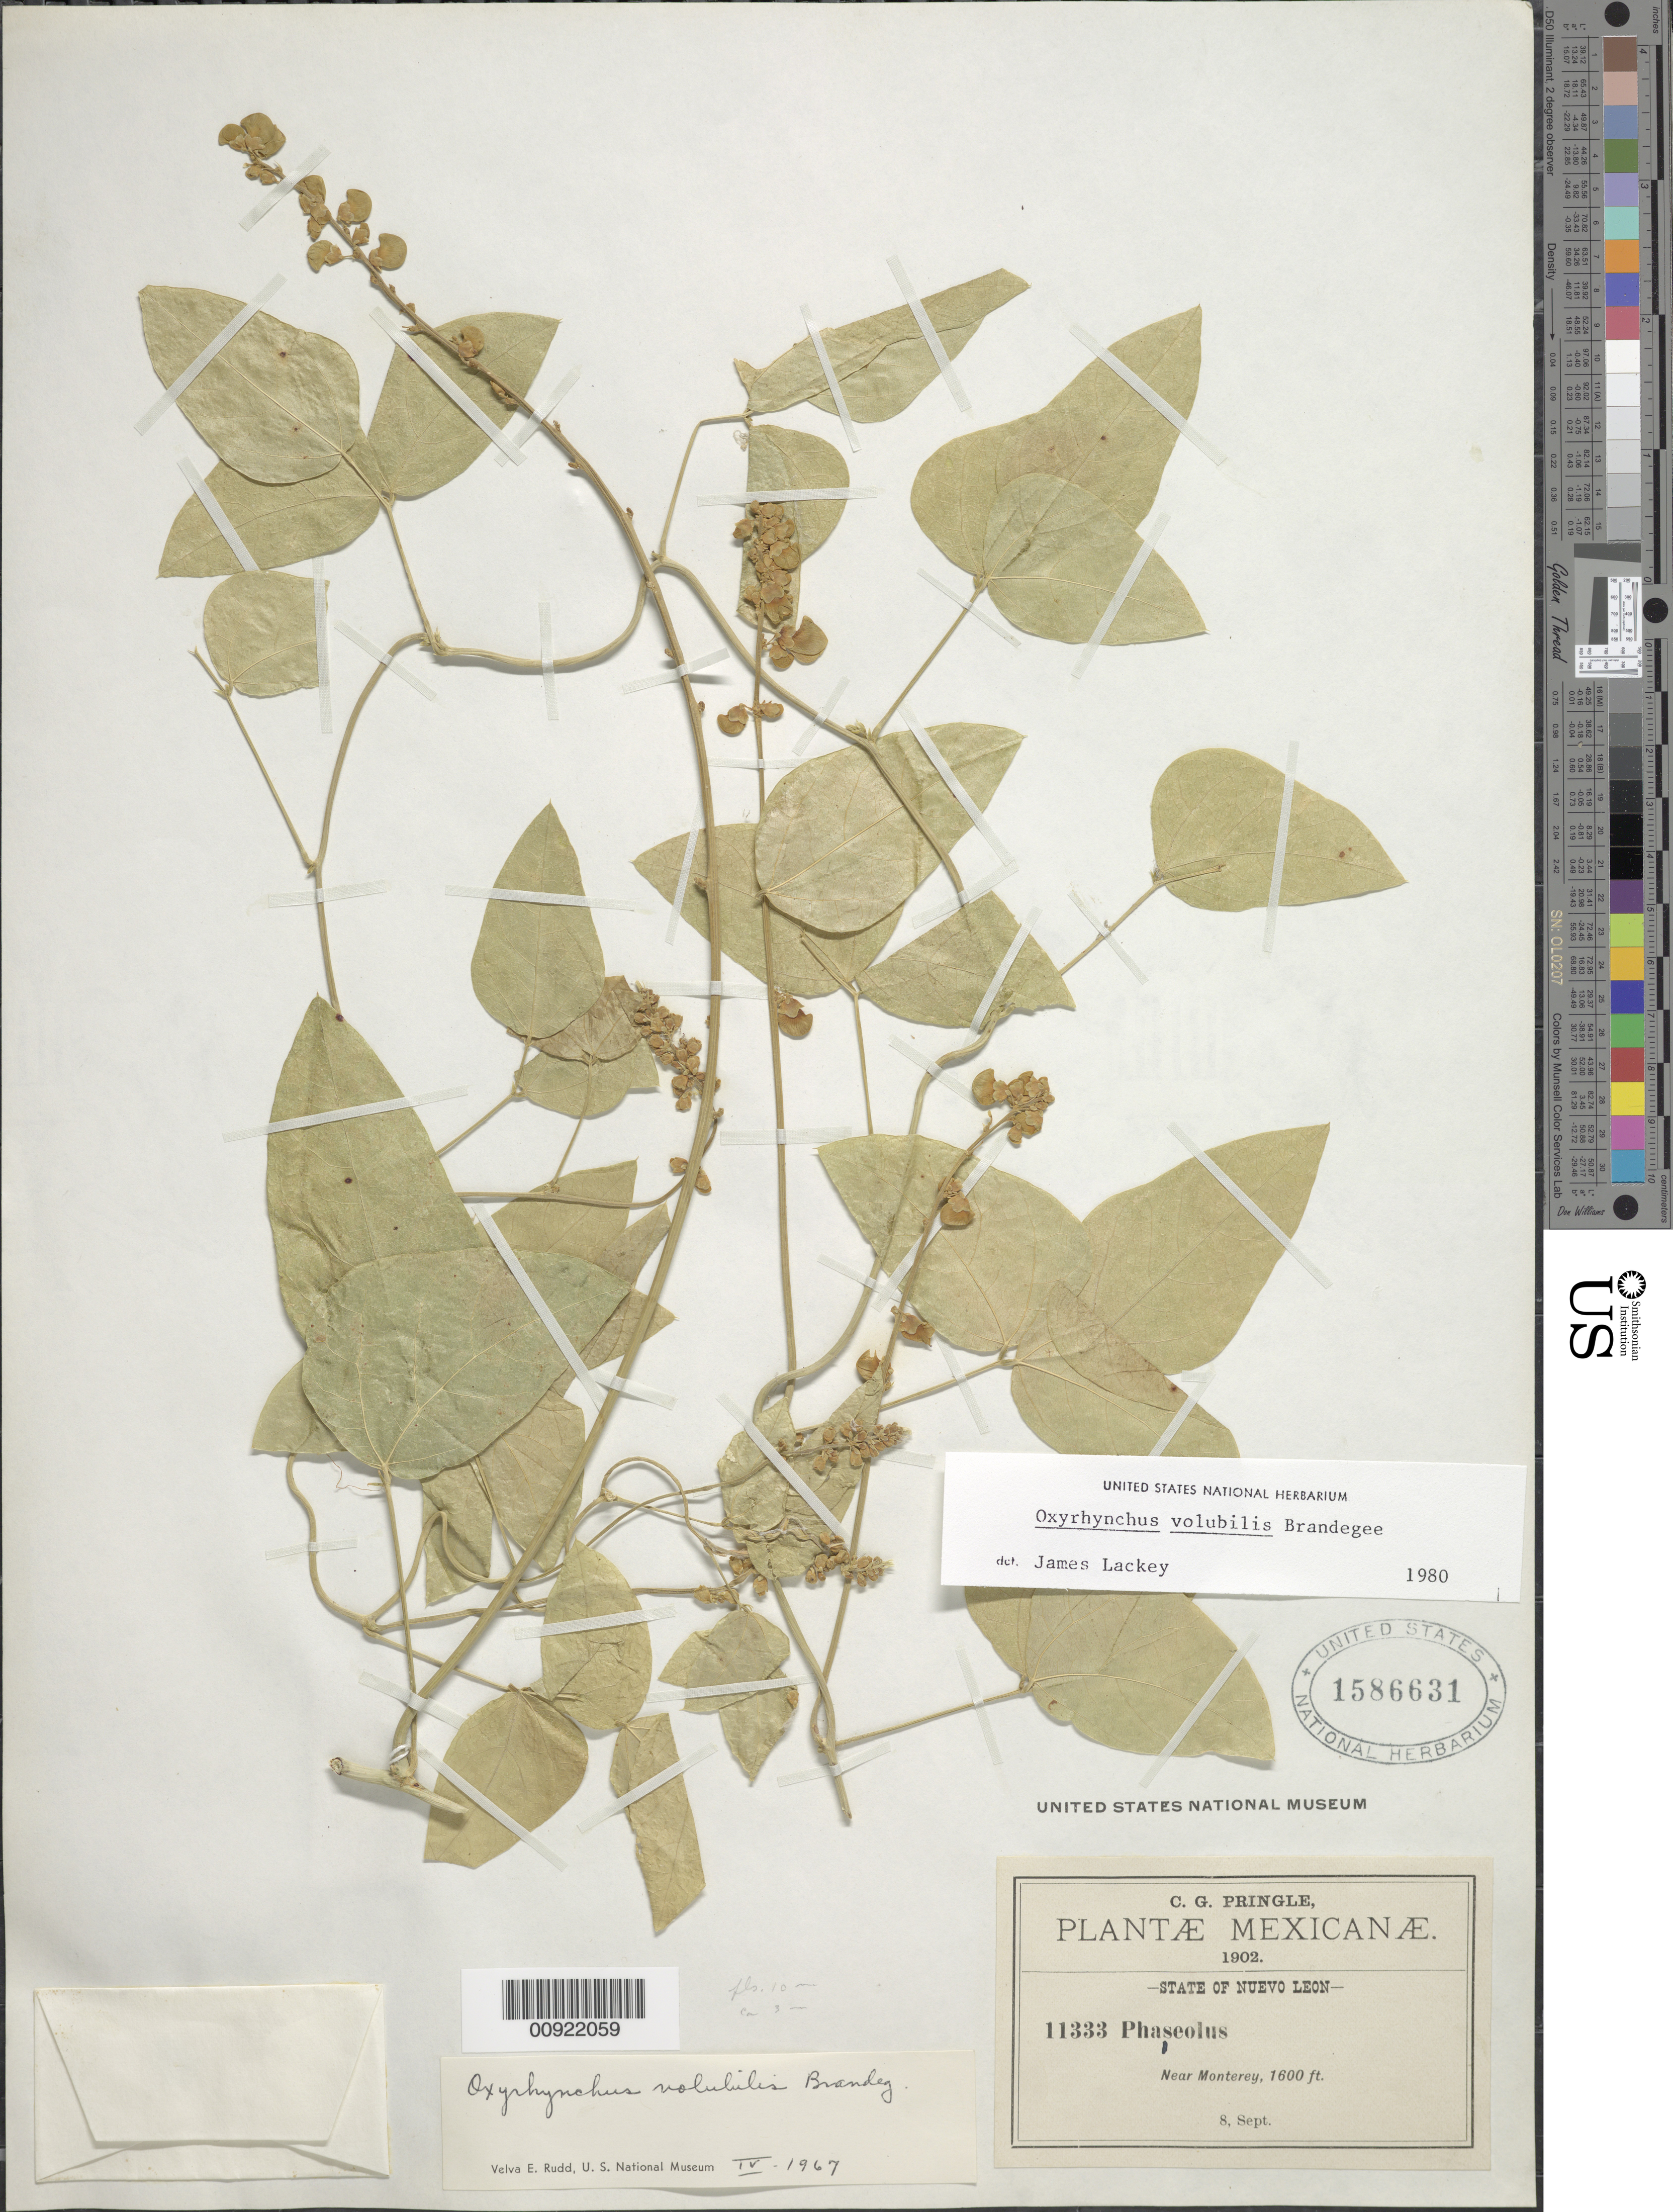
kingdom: Plantae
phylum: Tracheophyta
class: Magnoliopsida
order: Fabales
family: Fabaceae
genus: Oxyrhynchus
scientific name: Oxyrhynchus volubilis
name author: Brandegee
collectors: C. G. Pringle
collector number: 11333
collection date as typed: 08 Sep 1902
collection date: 1902-09-08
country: Mexico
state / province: Nuevo León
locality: Near Monterrey, State of Nuevo León.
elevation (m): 488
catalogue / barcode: US 1586631